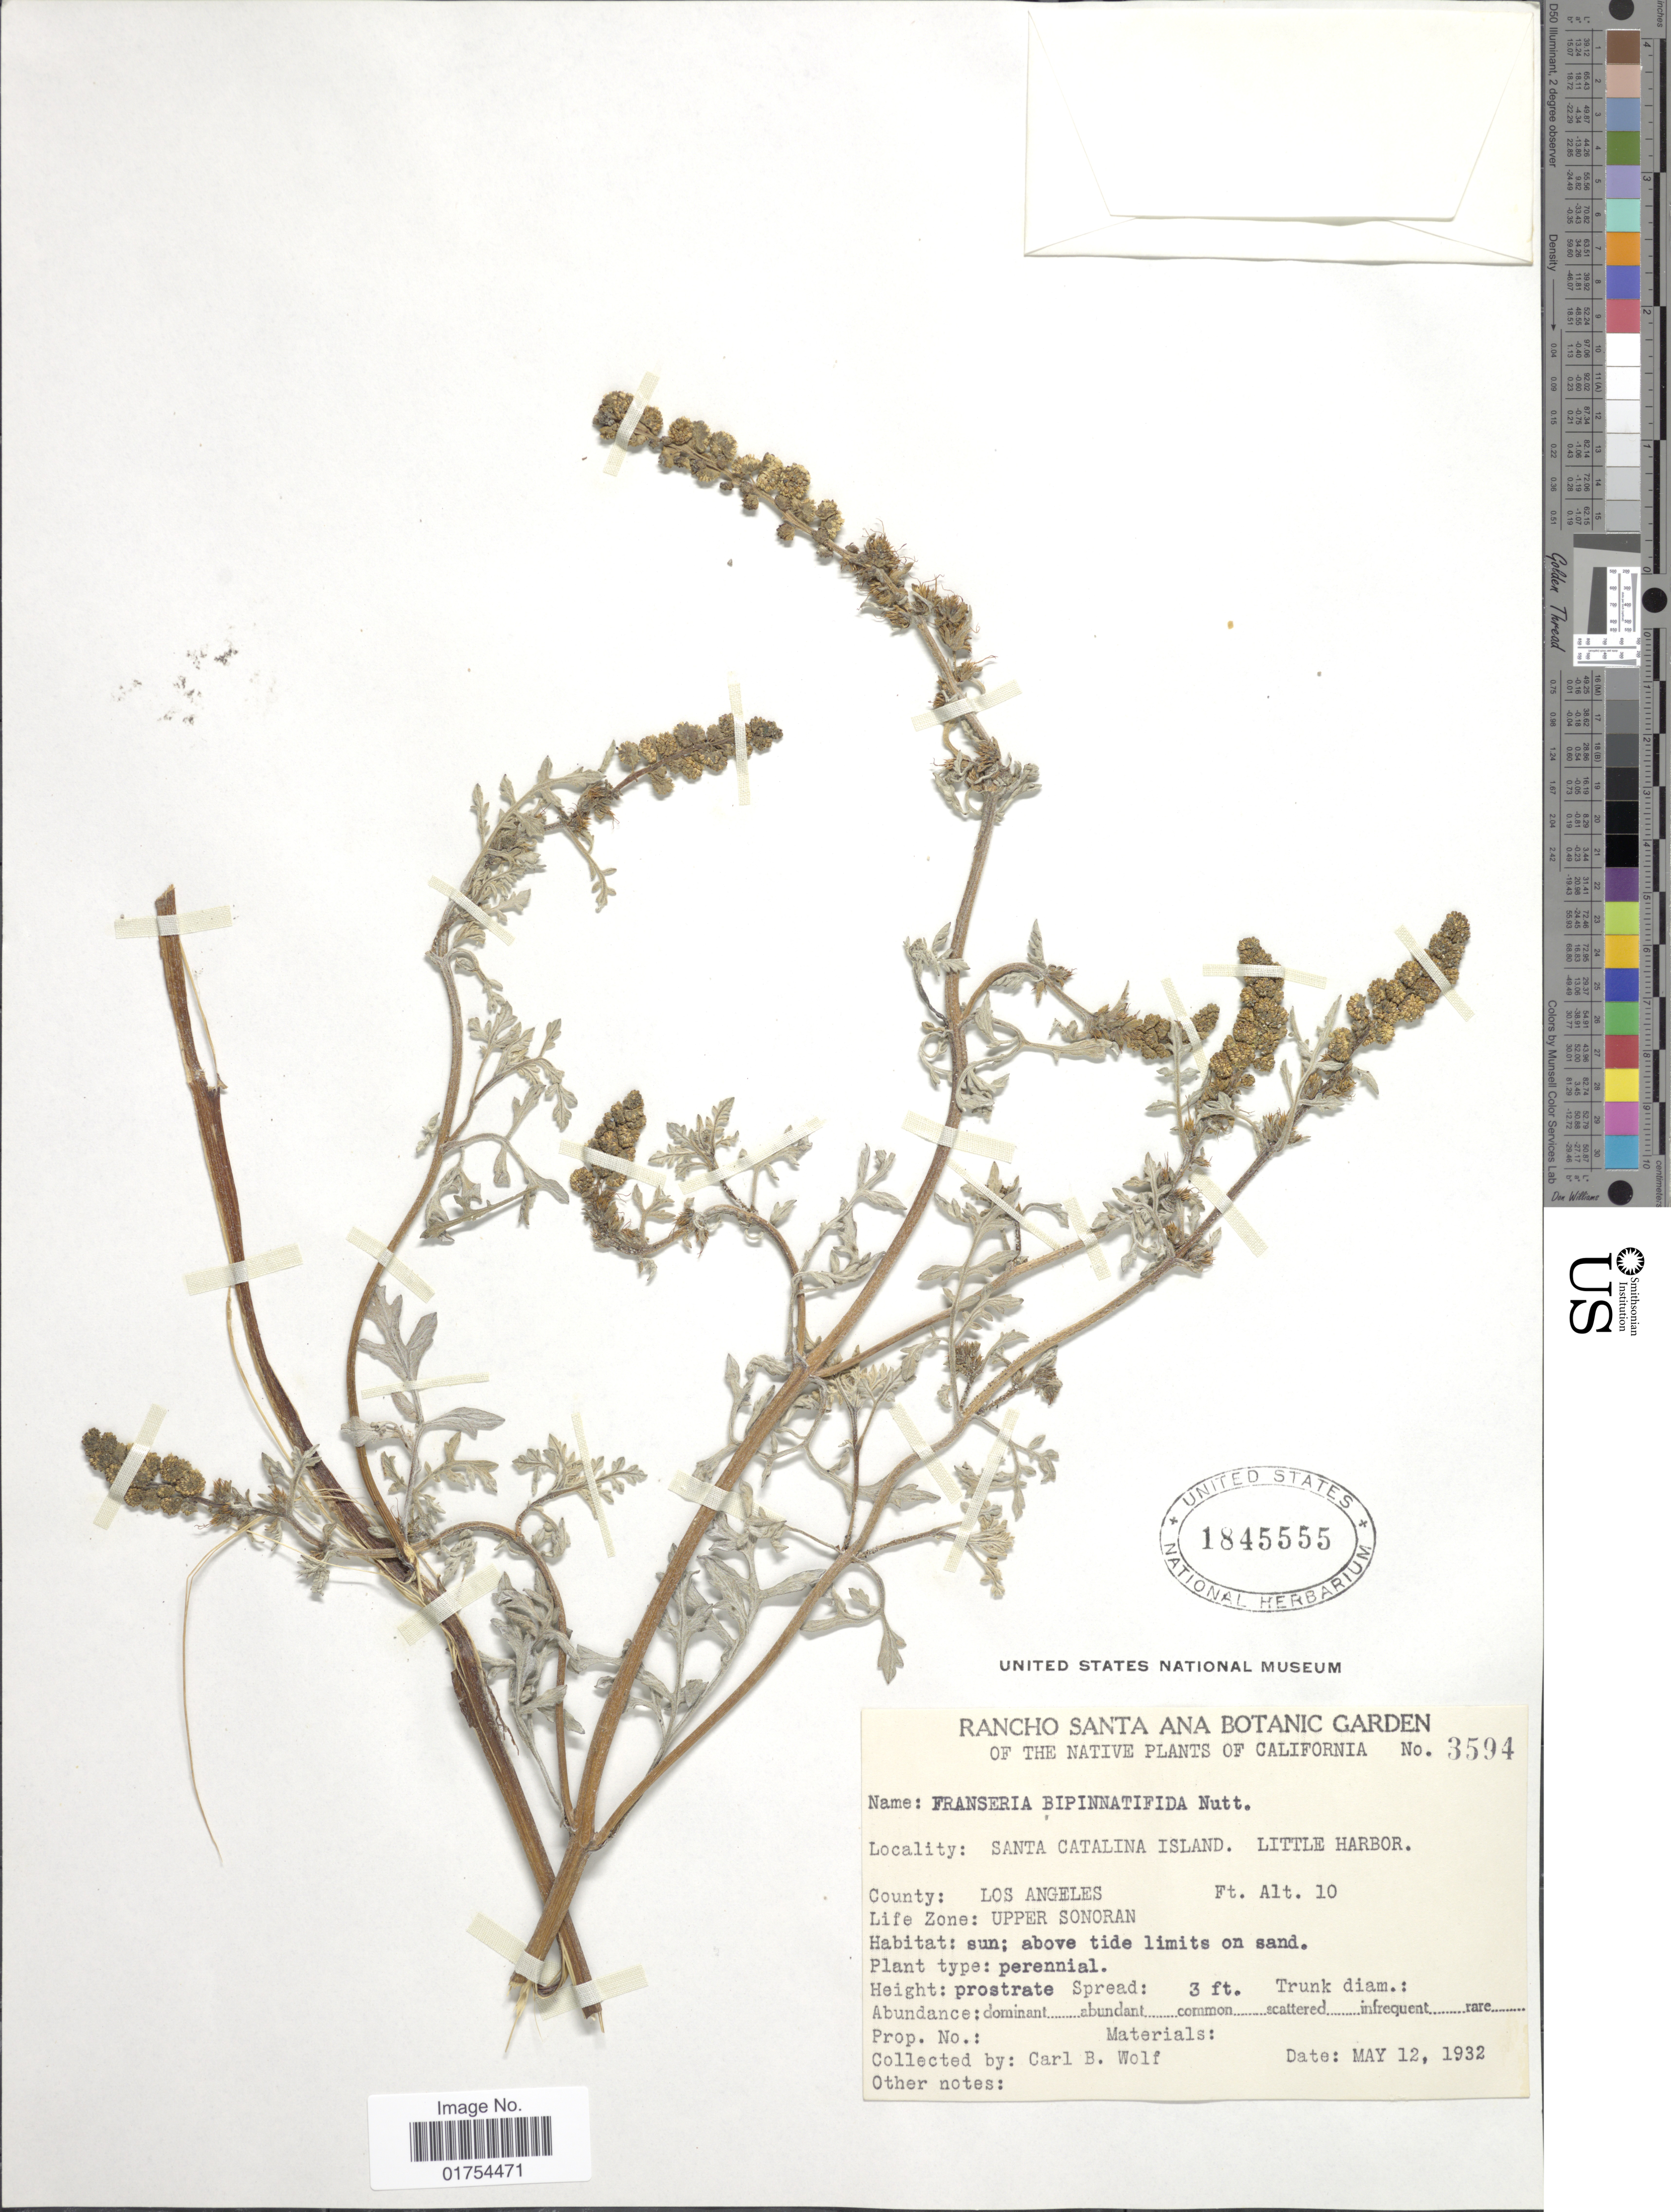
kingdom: Plantae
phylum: Tracheophyta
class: Magnoliopsida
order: Asterales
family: Asteraceae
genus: Franseria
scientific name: Franseria bipinnatifida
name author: (A. Gray) A. Gray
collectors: C. B. Wolf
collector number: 3594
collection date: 1932-05-12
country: United States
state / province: California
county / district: Los Angeles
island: Santa Catalina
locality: Santa Catalina Island, Little Harbor, County Los Angeles, Upper Sonoran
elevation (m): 3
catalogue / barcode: US 1845555